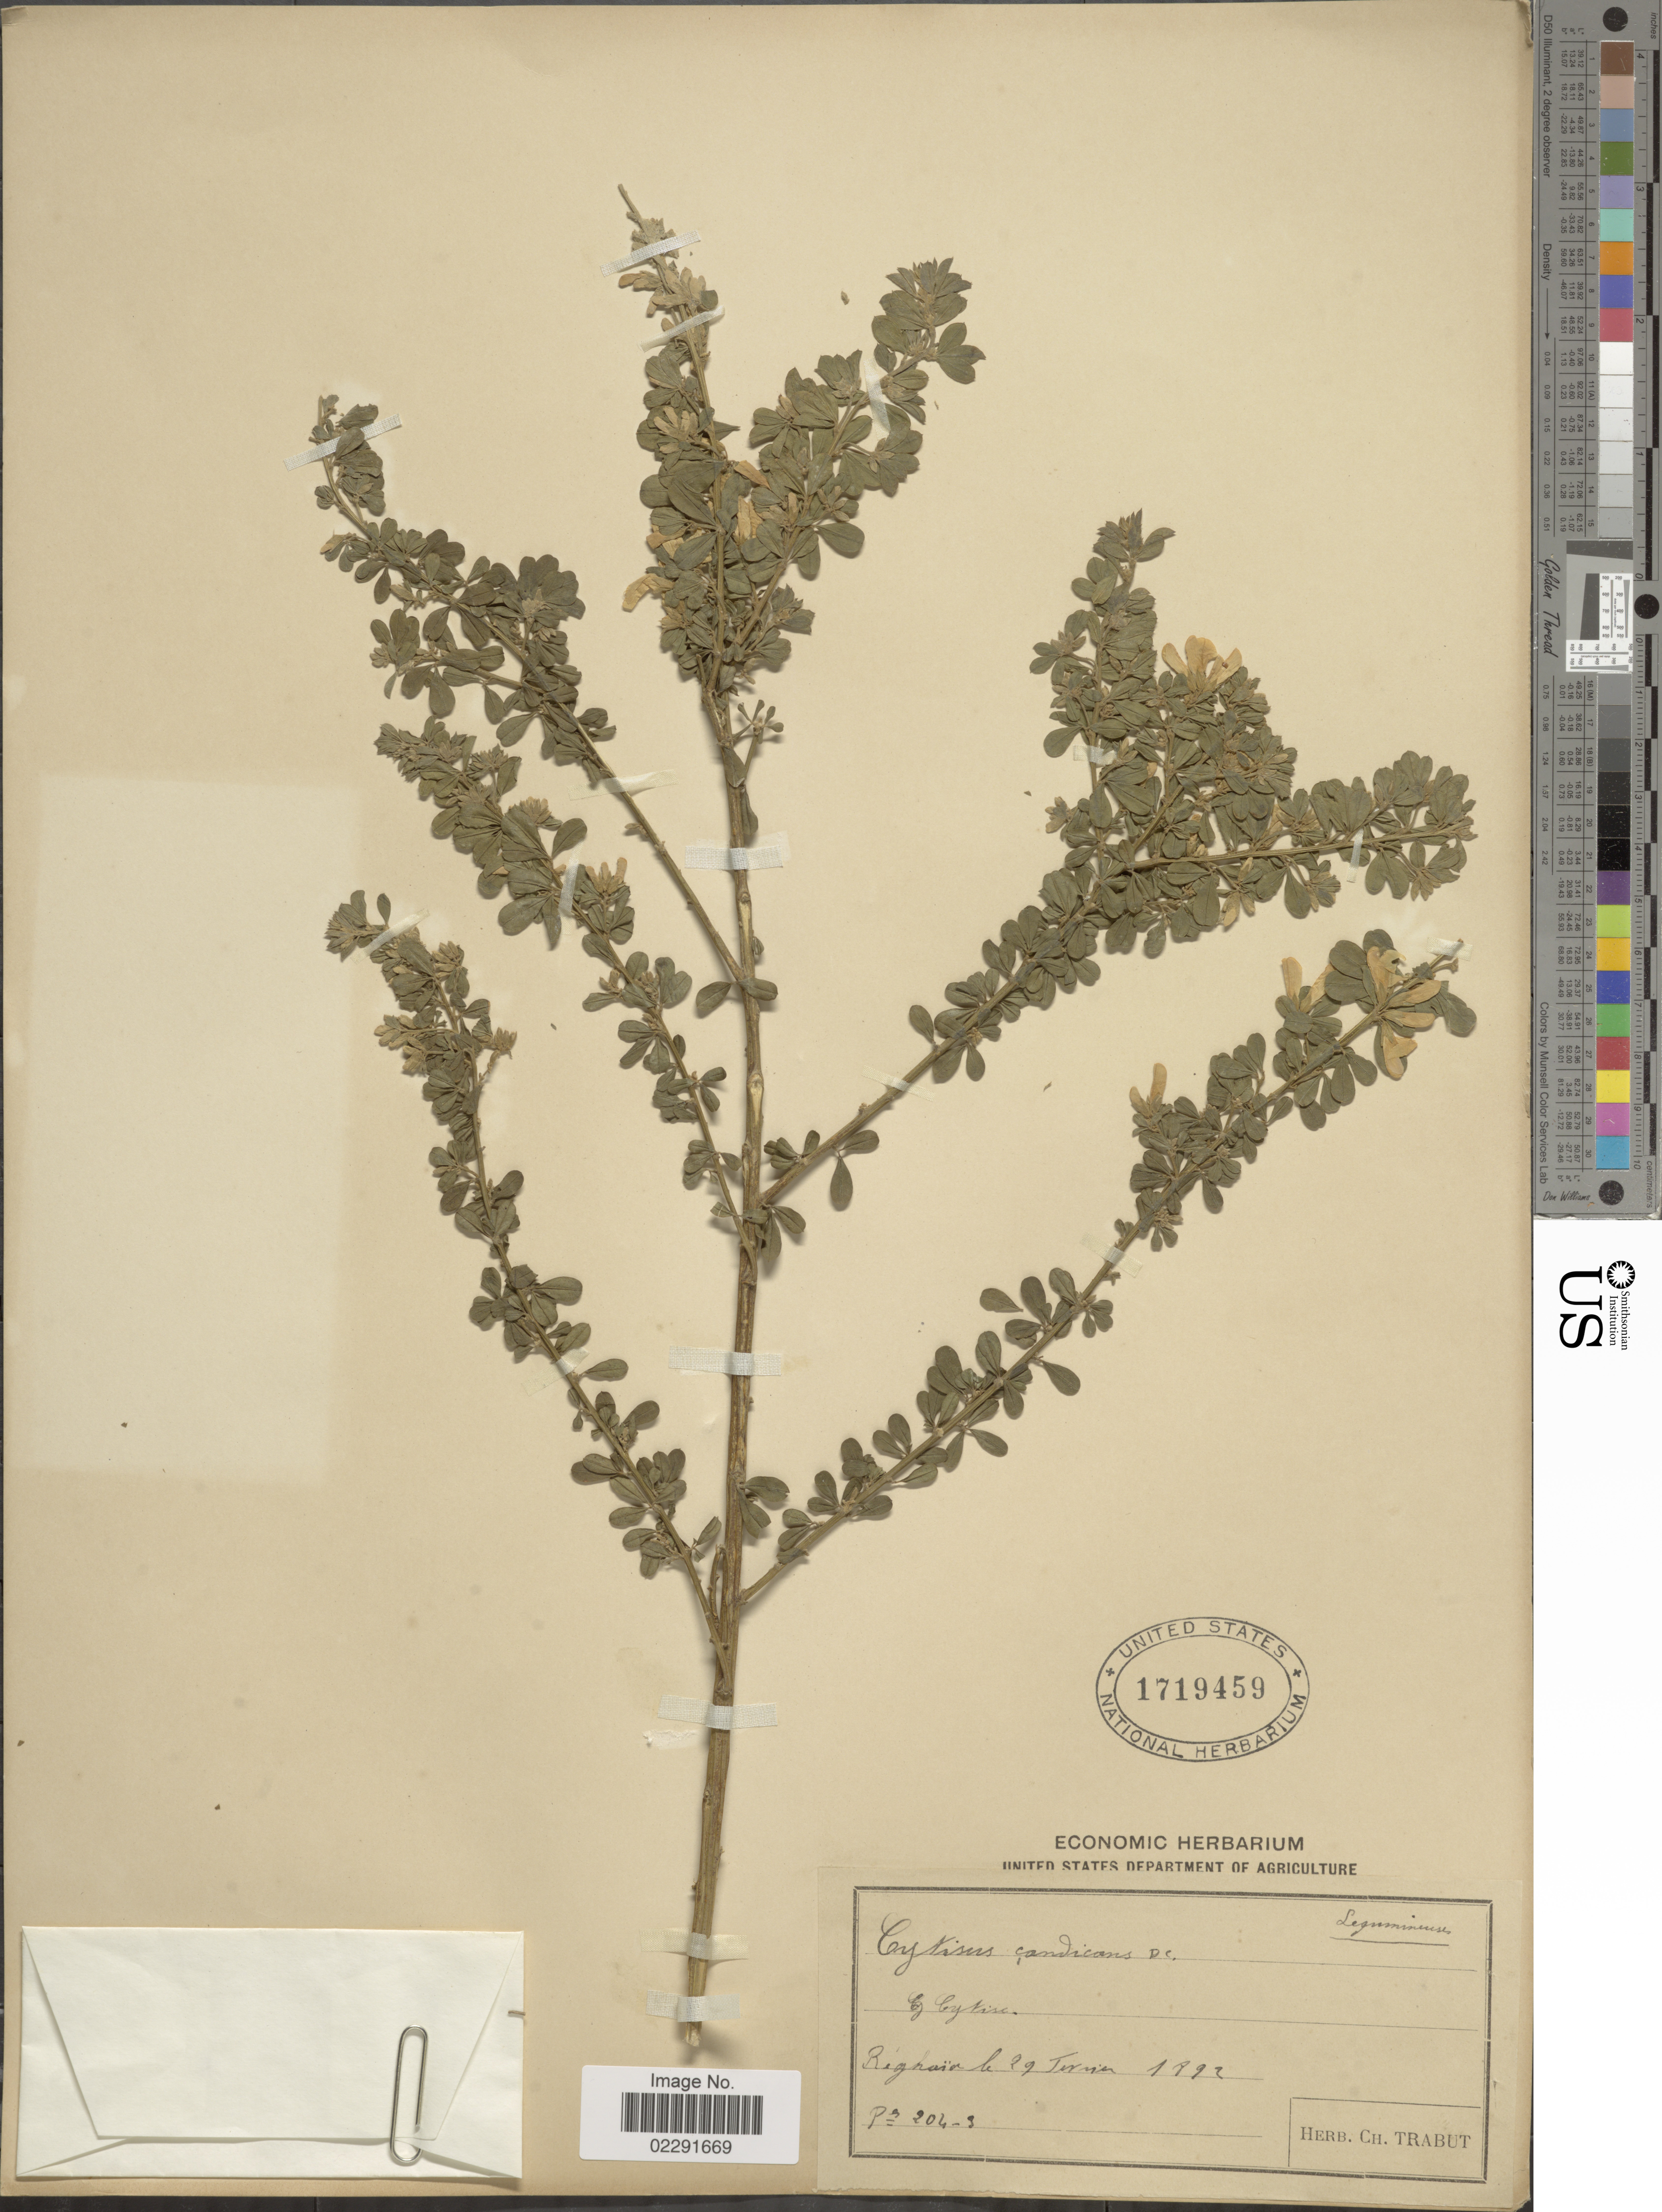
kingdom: Plantae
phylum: Tracheophyta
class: Magnoliopsida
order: Fabales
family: Fabaceae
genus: Genista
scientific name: Genista monspessulana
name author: (L.) L.A.S. Johnson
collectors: Ex herb. Ch. Trabut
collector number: P204-3?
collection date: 1892-02-29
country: Algeria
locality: Reghaïa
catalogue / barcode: US 1719459